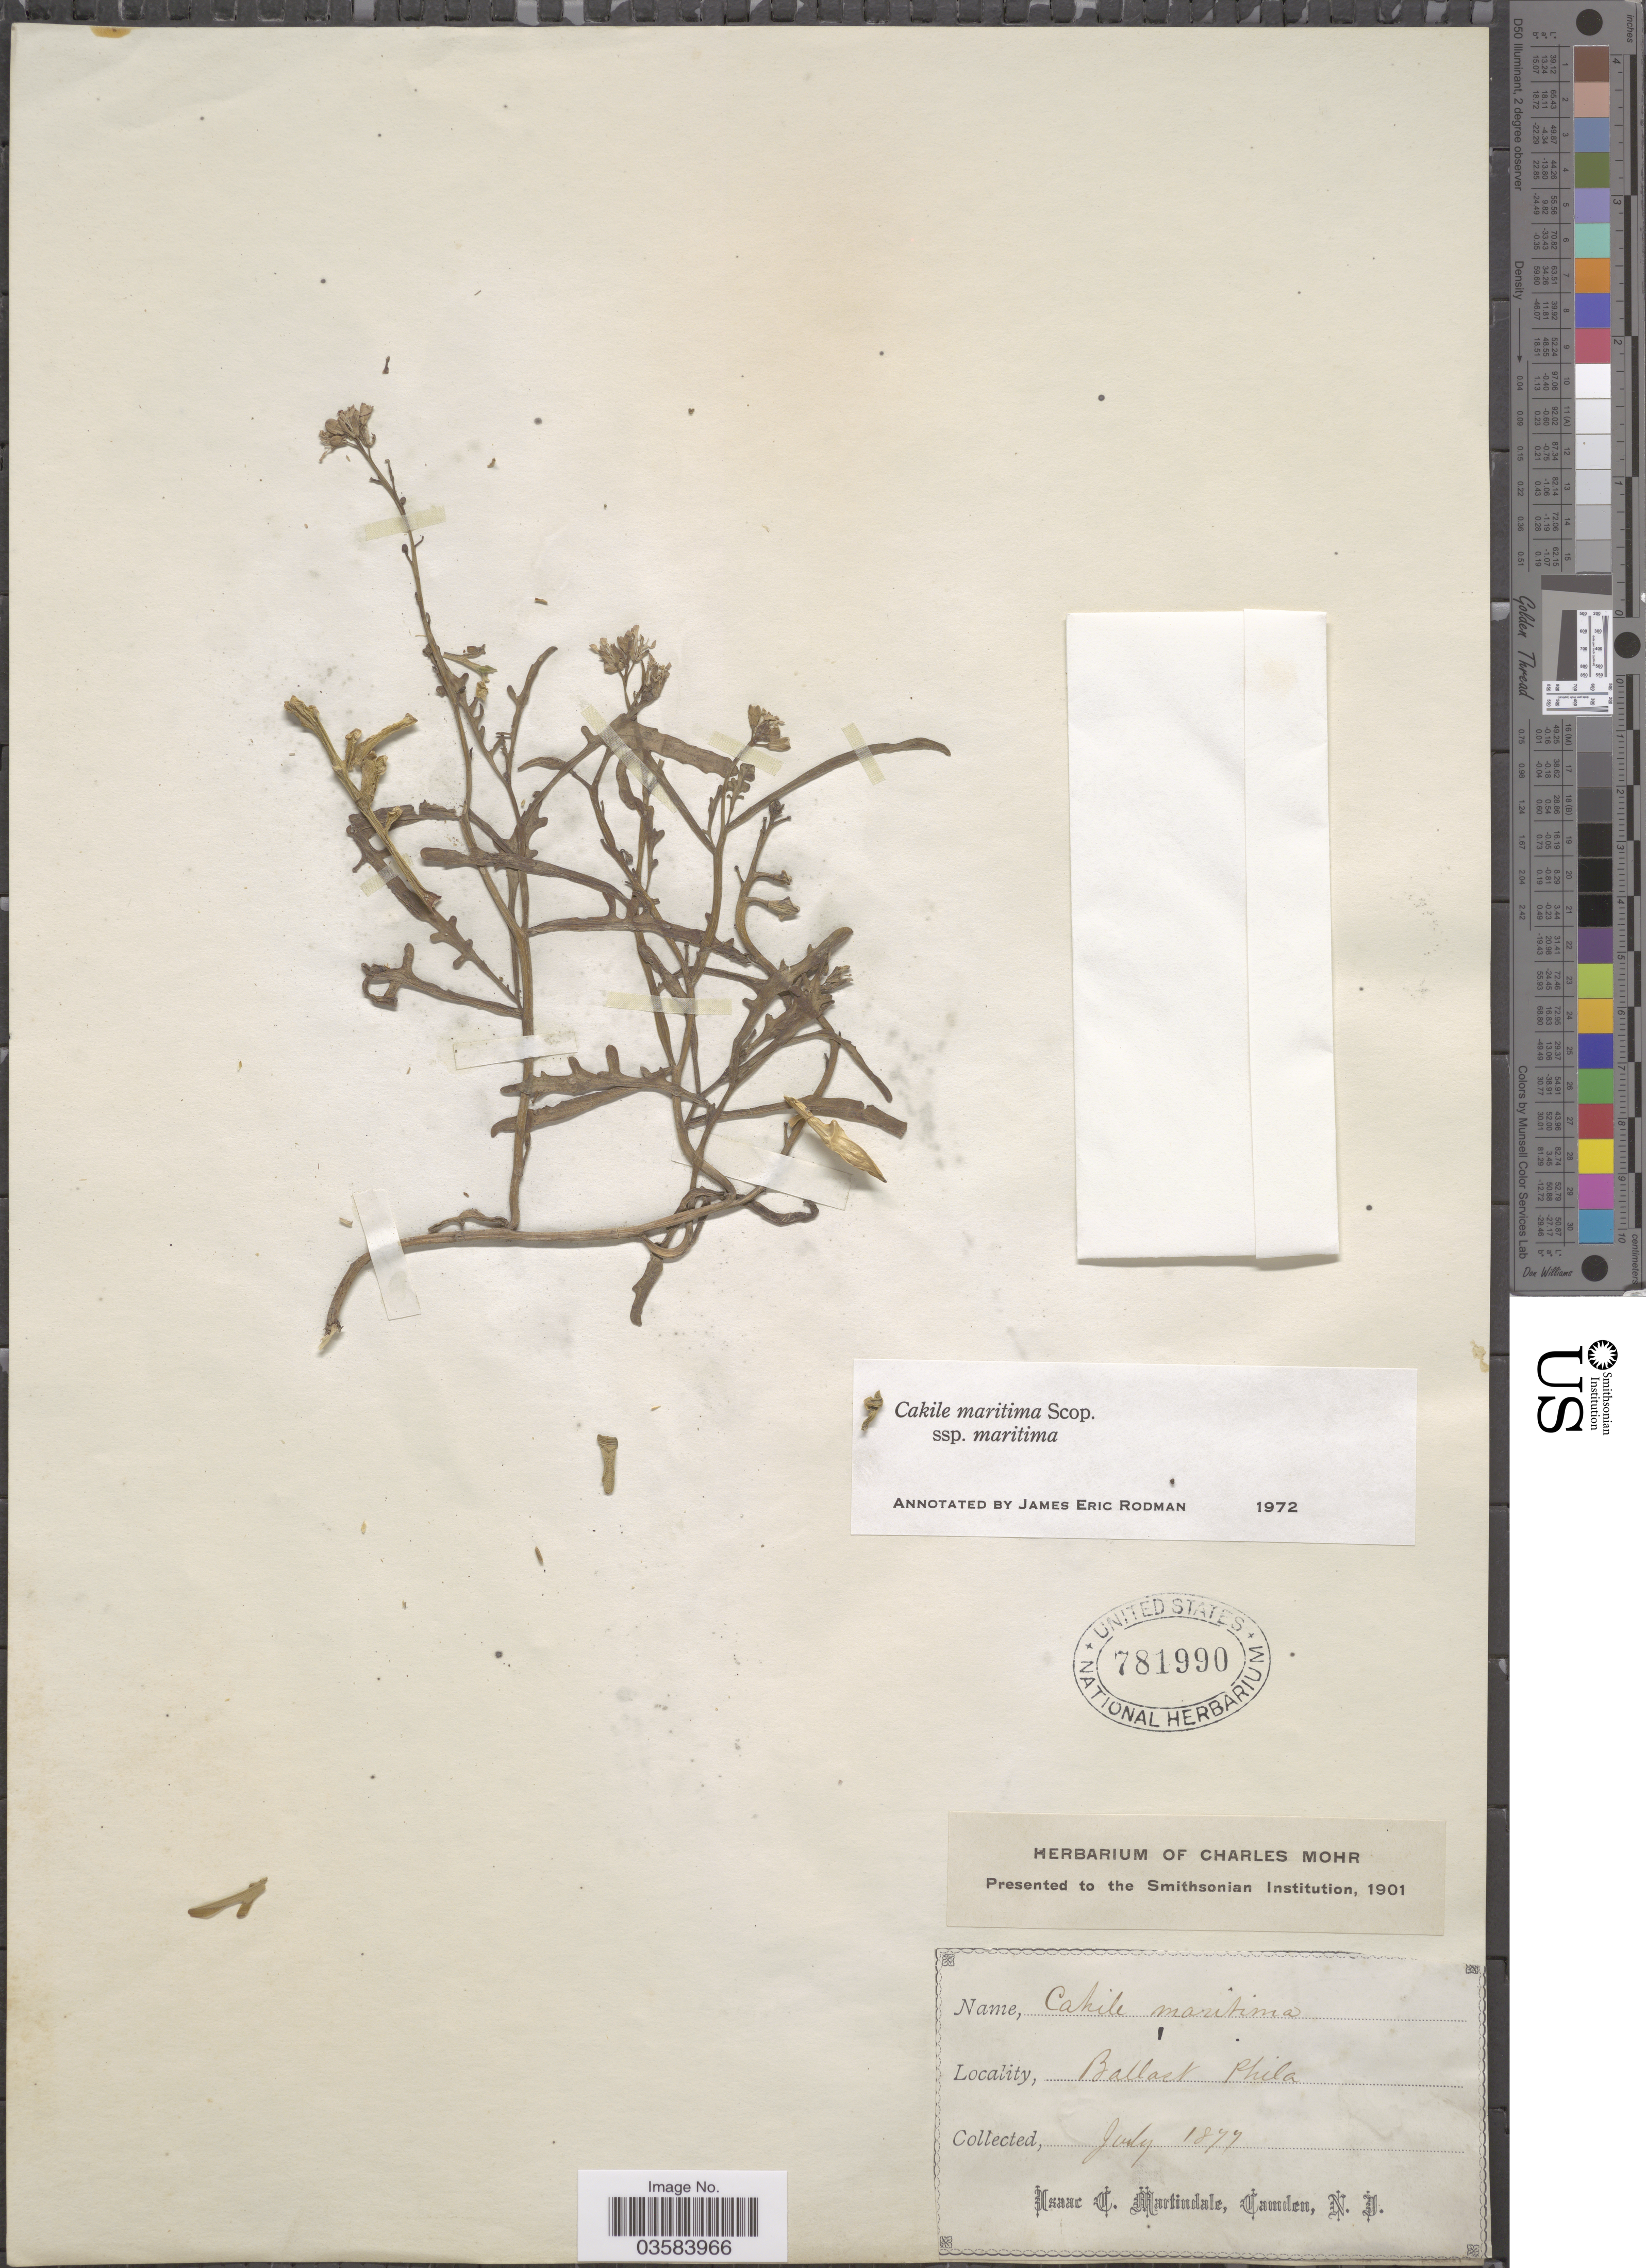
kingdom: Plantae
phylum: Tracheophyta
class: Magnoliopsida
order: Brassicales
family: Brassicaceae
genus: Cakile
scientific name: Cakile maritima subsp. maritima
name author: Scop.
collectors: I. C. Martindale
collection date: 1877-07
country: United States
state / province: New Jersey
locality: Ballast Phila.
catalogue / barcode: US 781990